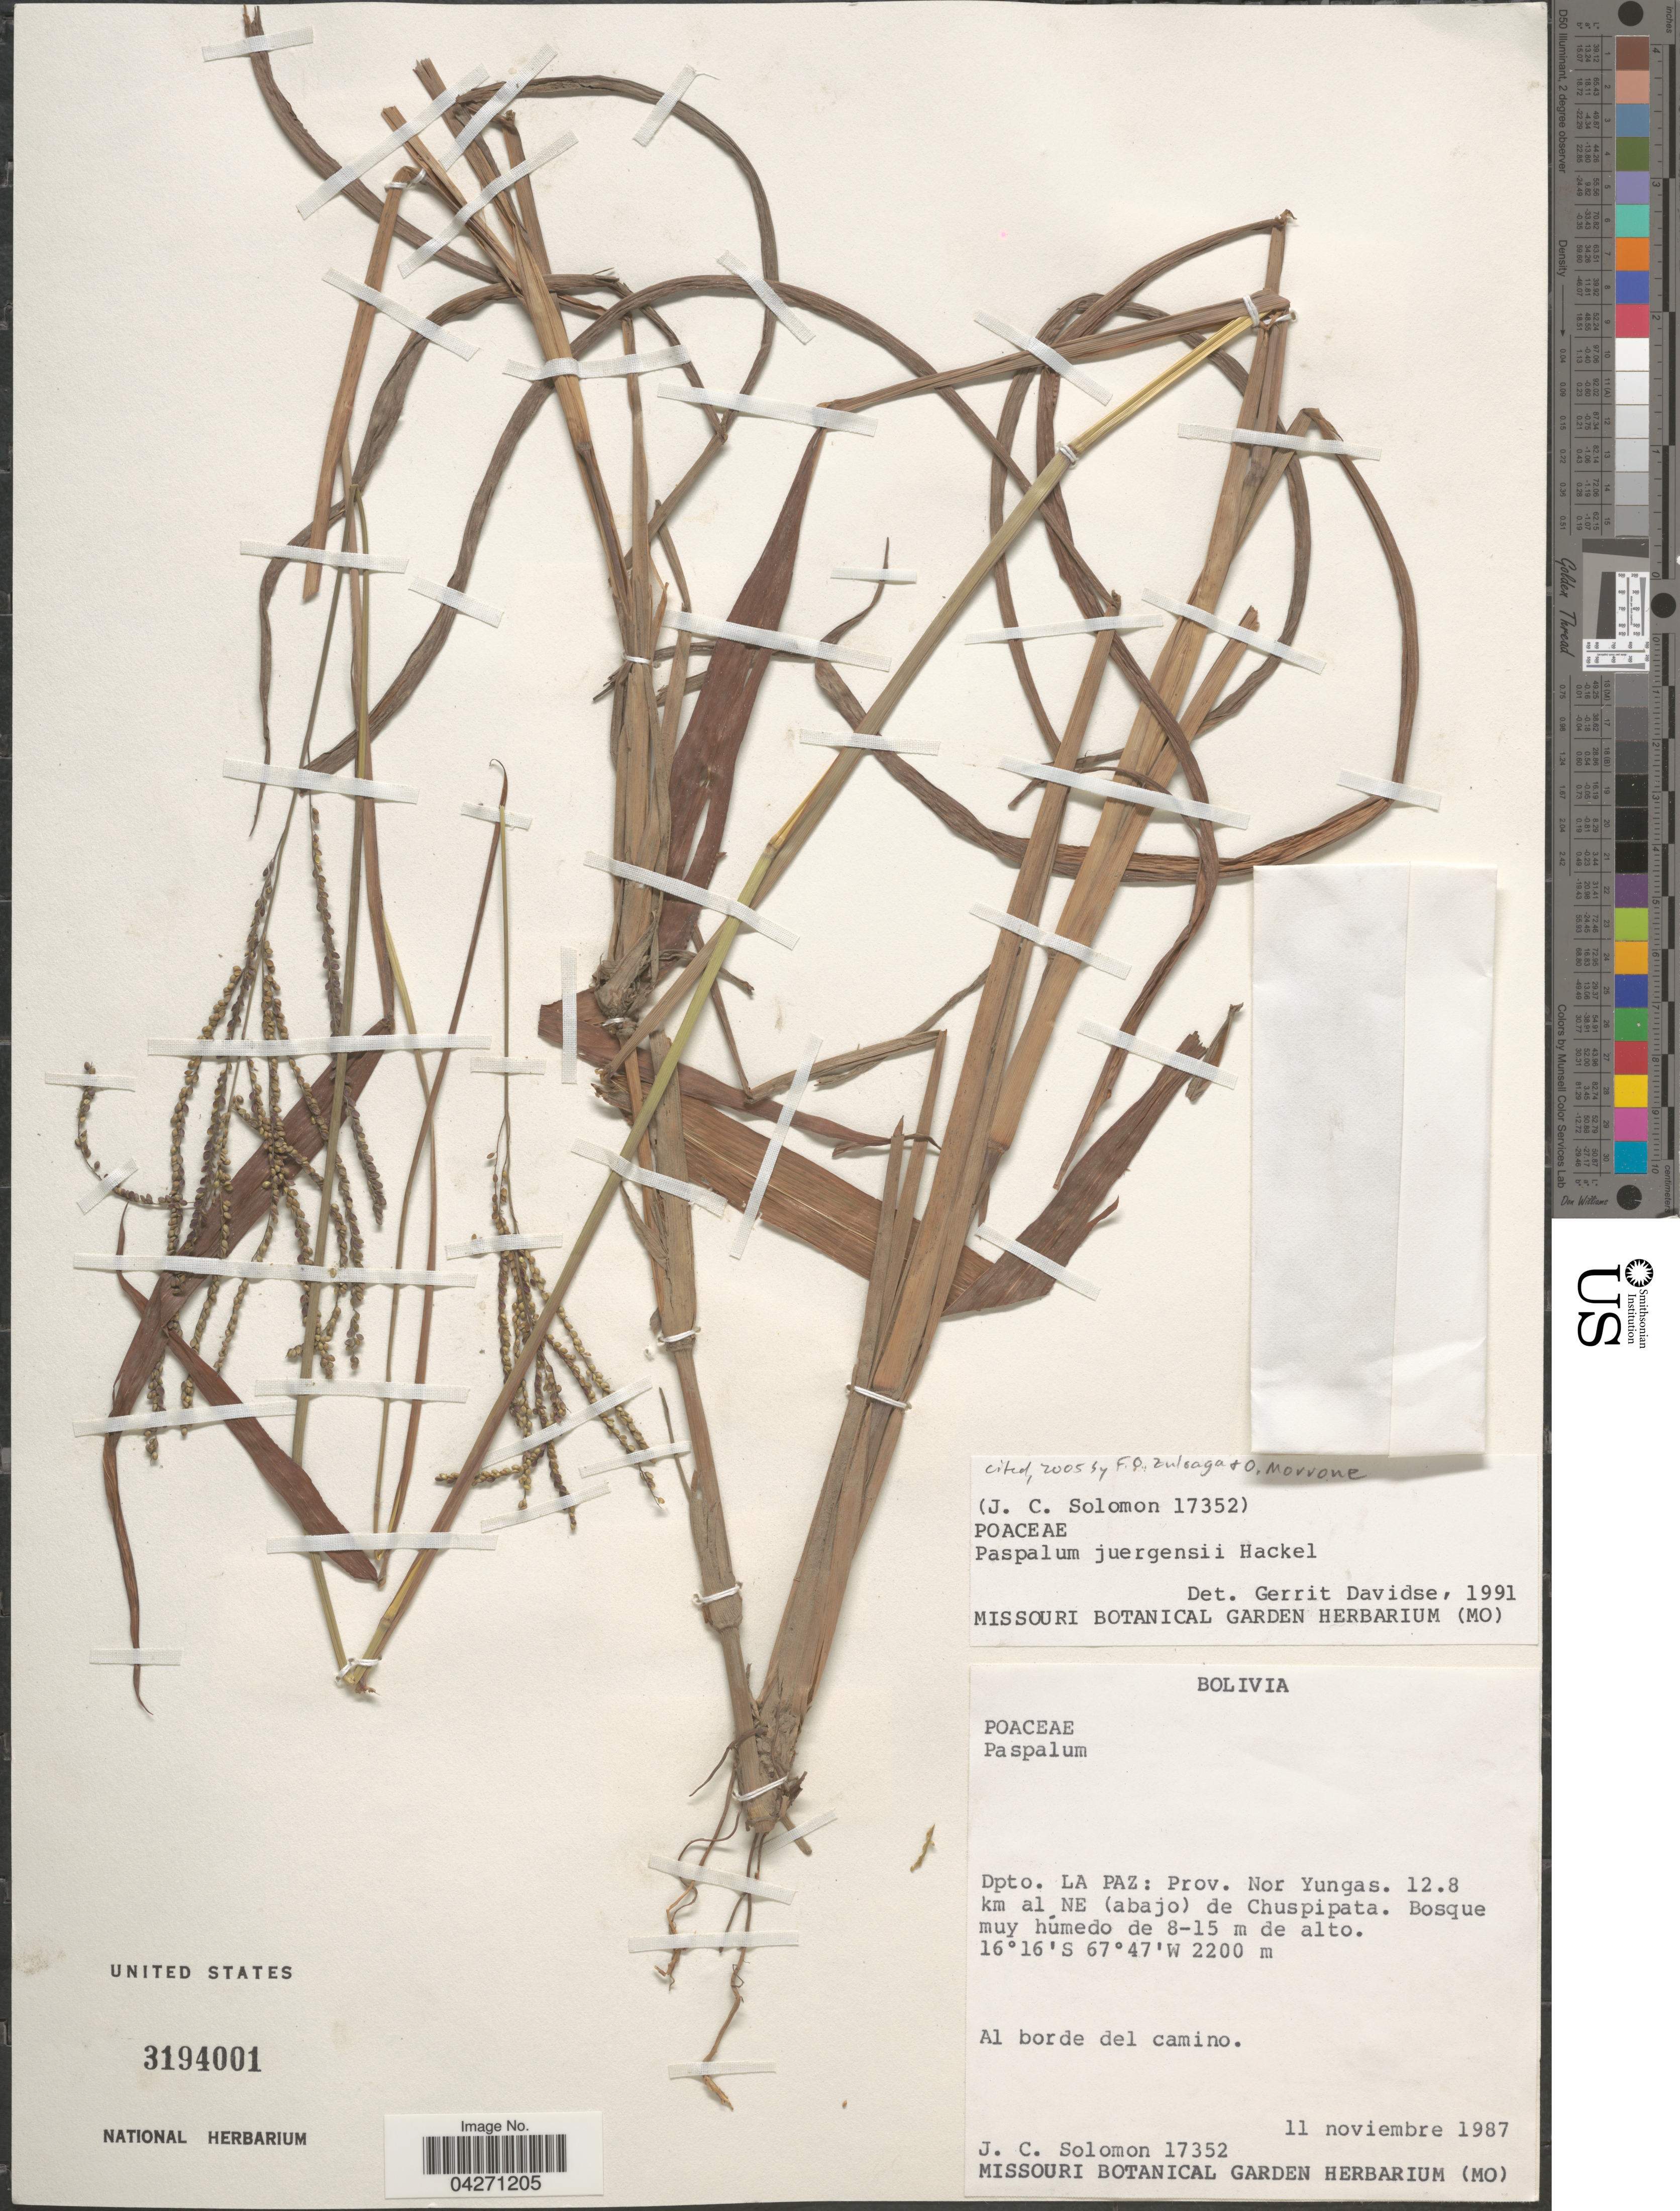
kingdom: Plantae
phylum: Tracheophyta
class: Liliopsida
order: Poales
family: Poaceae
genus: Paspalum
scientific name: Paspalum juergensii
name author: Hack.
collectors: J. C. Solomon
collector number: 17352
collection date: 1987-11-11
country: Bolivia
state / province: La Paz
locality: Dpto. La Paz: Prov. Nor Yungas. 12.8 km al NE (abajo) de Chuspipata.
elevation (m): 2200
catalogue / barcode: US 3194001